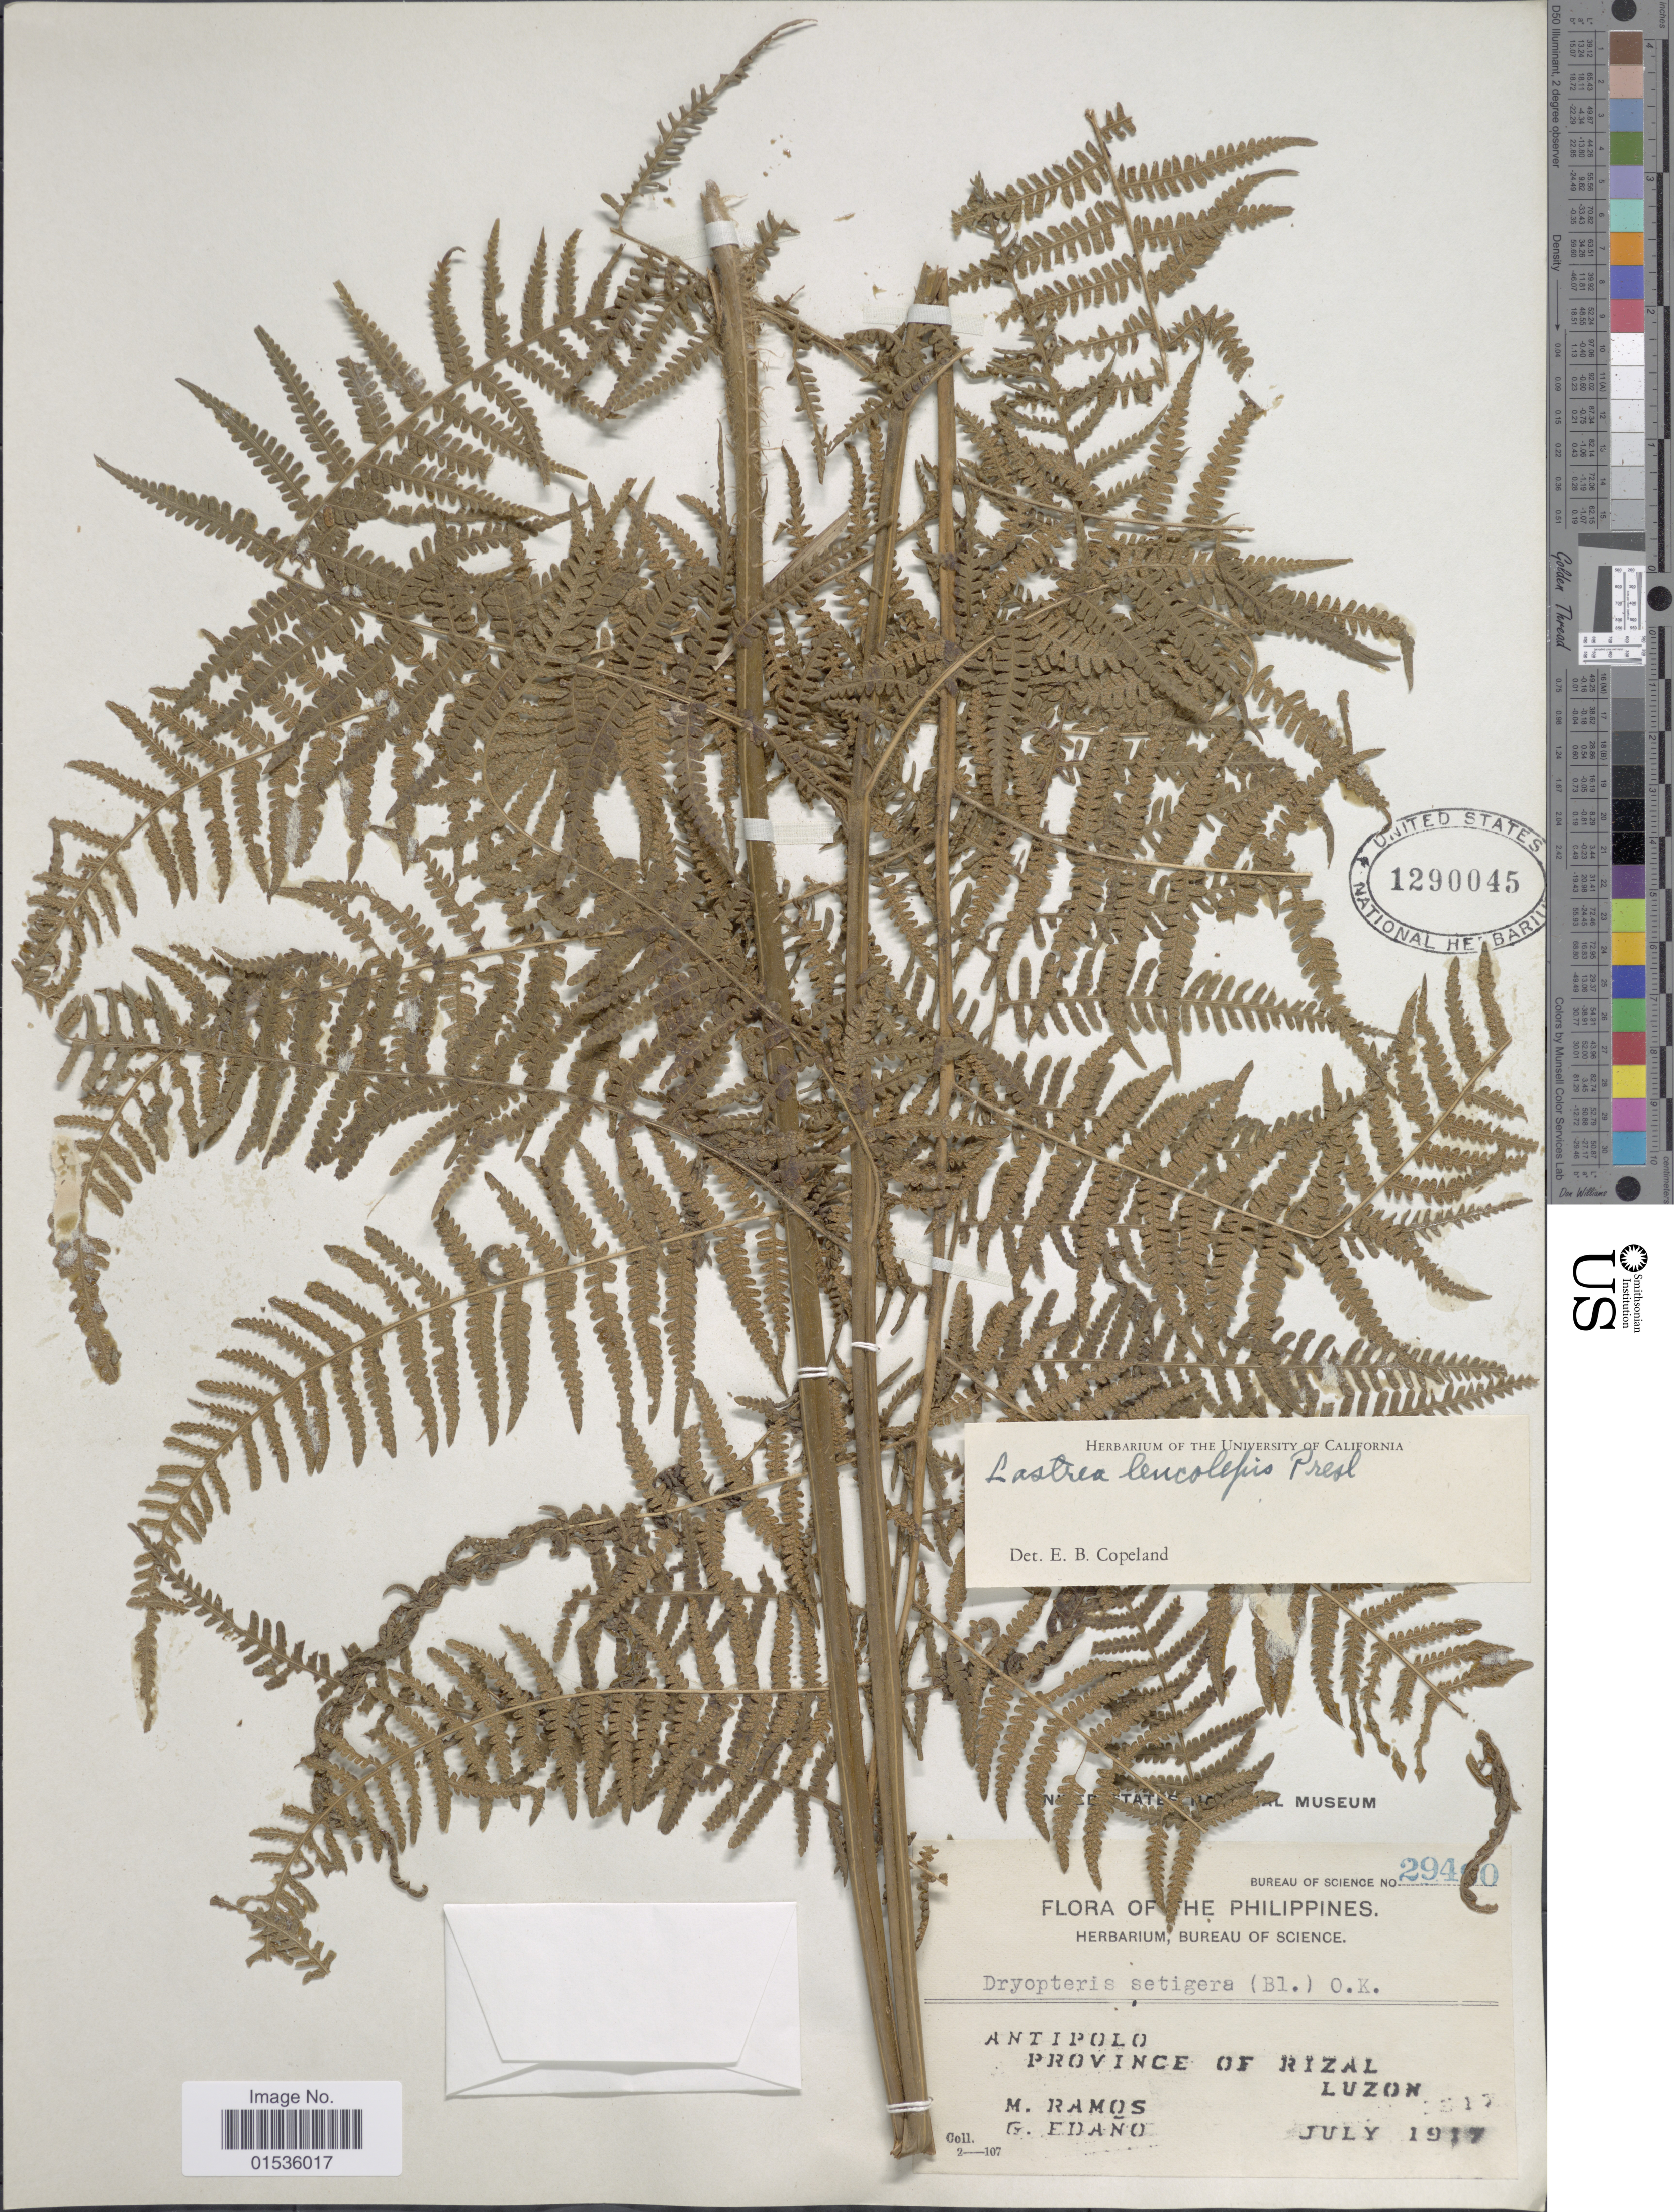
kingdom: Plantae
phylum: Tracheophyta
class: Polypodiopsida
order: Polypodiales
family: Thelypteridaceae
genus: Macrothelypteris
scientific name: Macrothelypteris polypodioides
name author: (Hook.) Holttum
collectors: M. Ramos & G. Edaño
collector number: Bureau of science 294!0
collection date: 1917-07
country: Philippines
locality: Antipolo, Province of Rizal, Luzon.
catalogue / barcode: US 1290045